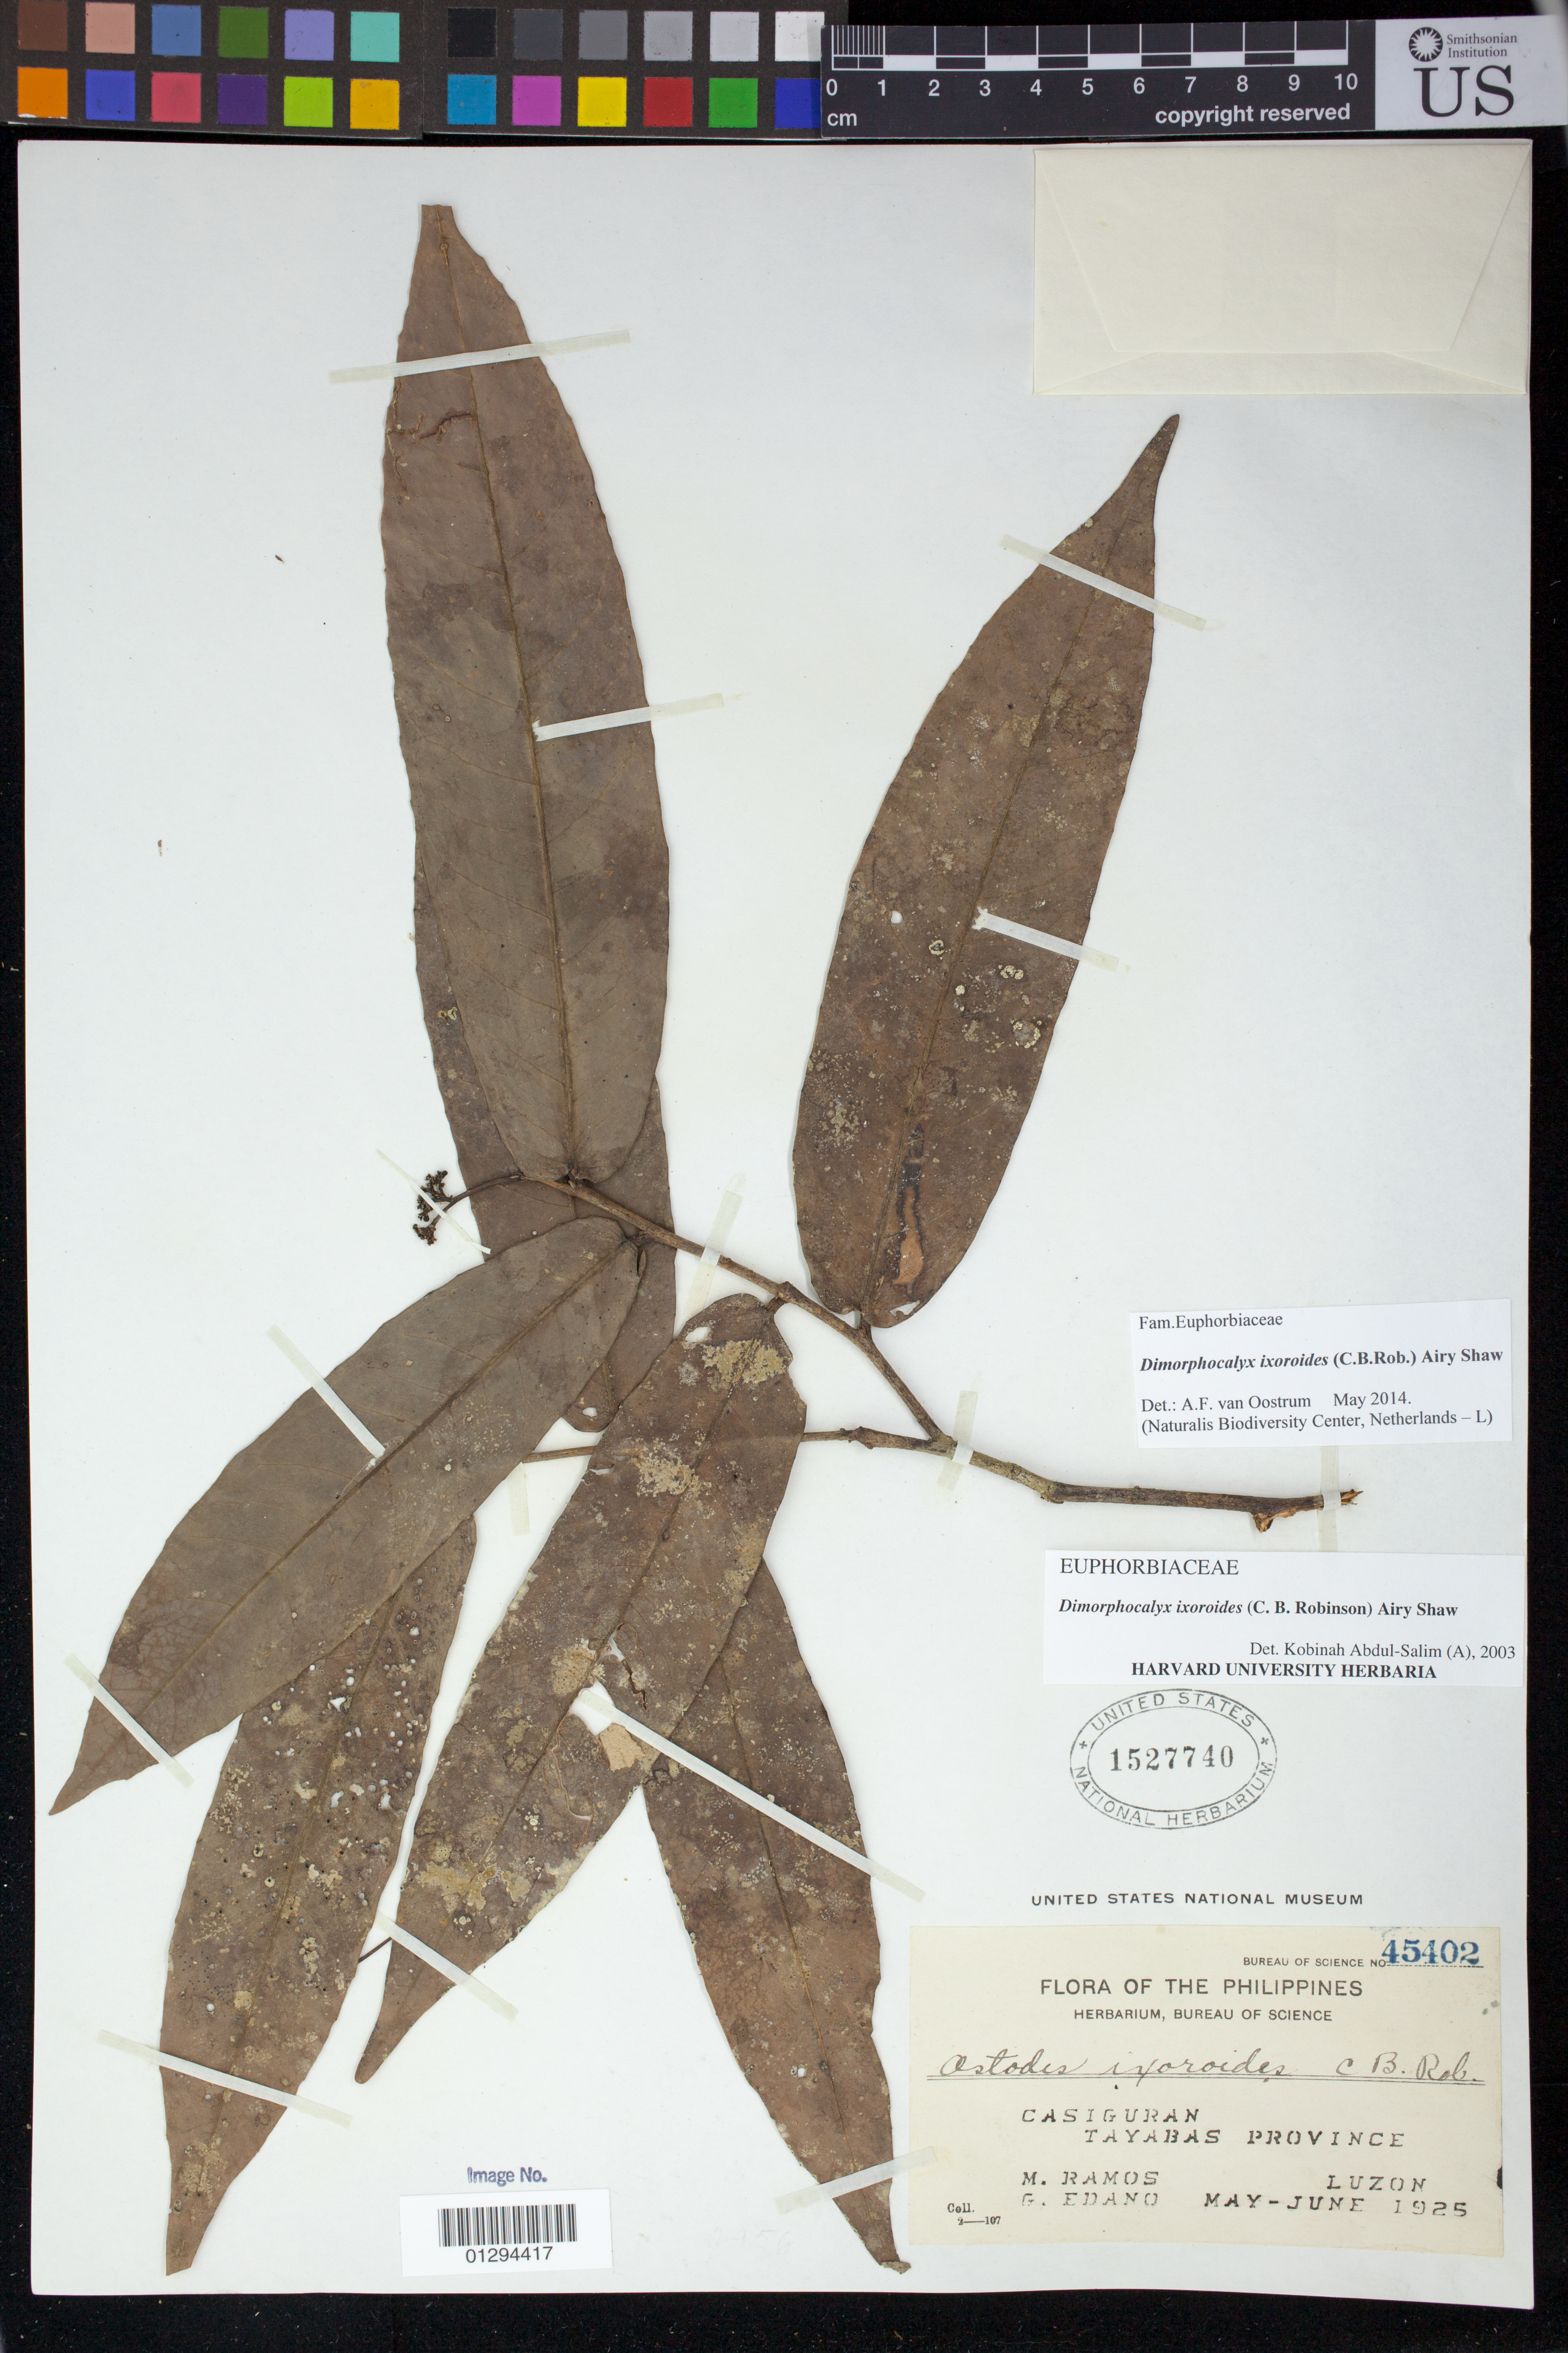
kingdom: Plantae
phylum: Tracheophyta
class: Magnoliopsida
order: Malpighiales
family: Euphorbiaceae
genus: Dimorphocalyx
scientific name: Dimorphocalyx ixoroides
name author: (C.B. Rob.) Airy Shaw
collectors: M. Ramos & G. E. Edaño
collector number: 45402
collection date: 1925-05/1925-06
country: Philippines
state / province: Central Luzon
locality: Casiguran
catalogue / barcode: US 1527740